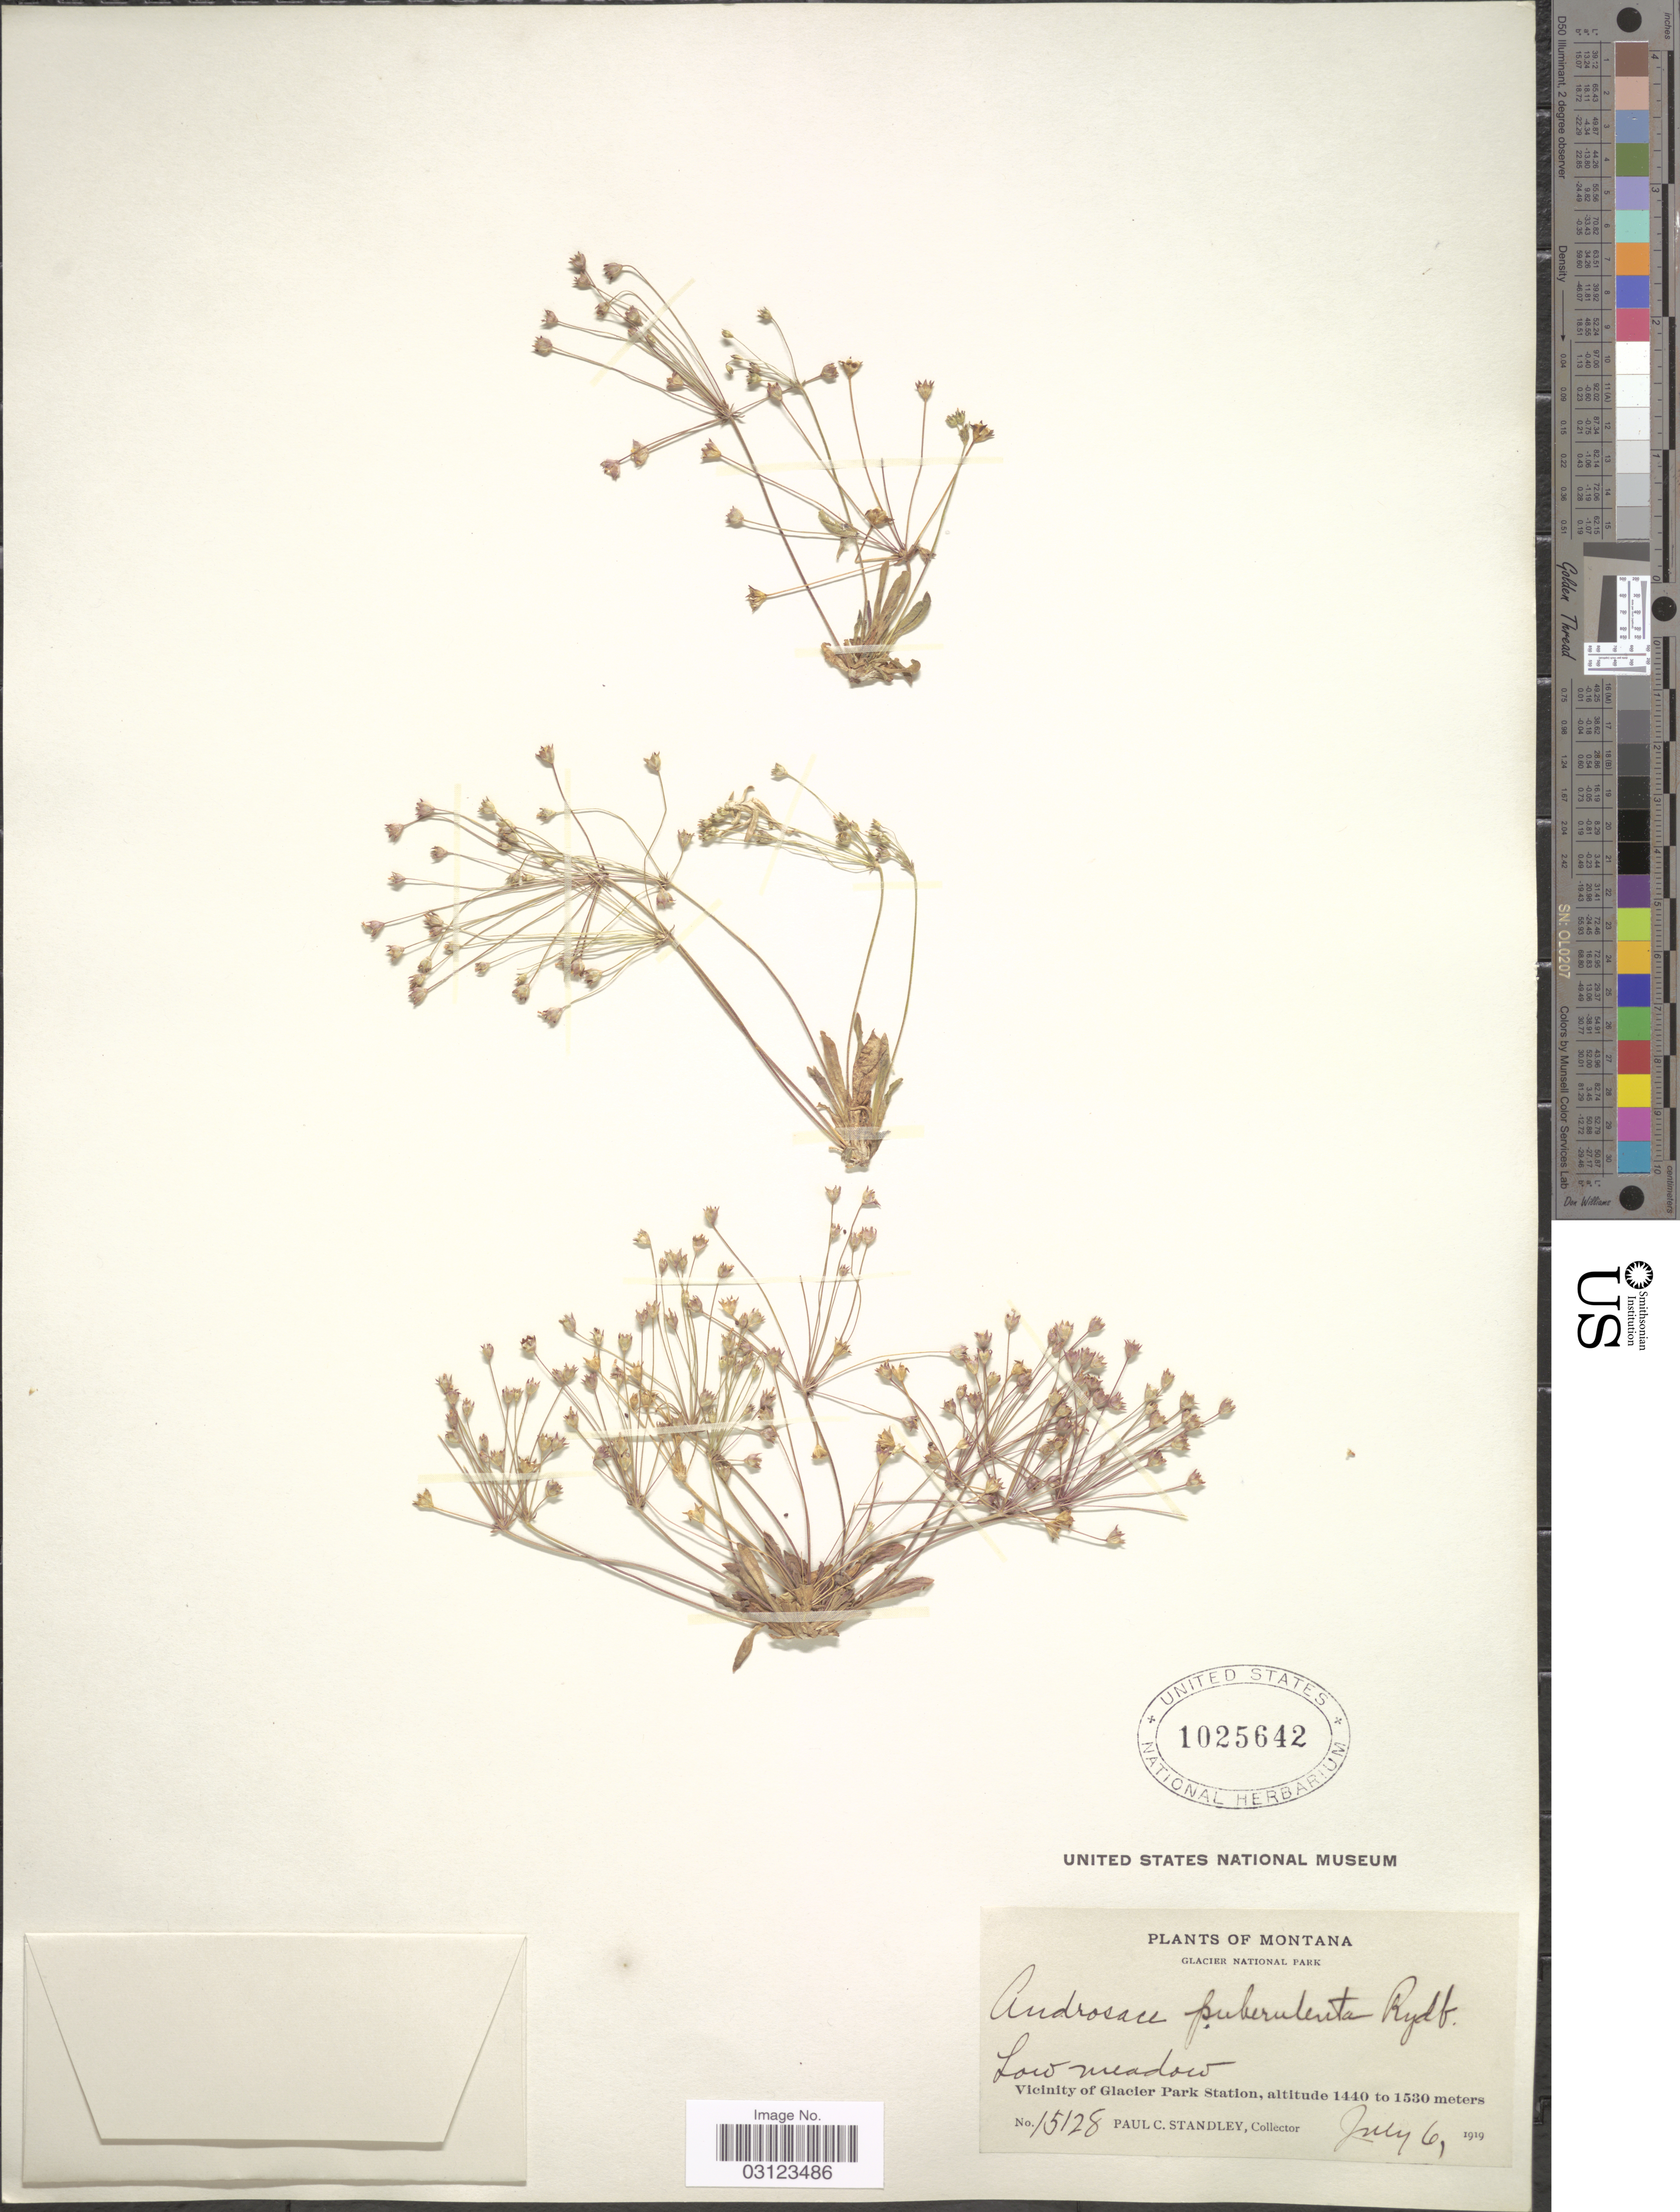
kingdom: Plantae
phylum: Tracheophyta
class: Magnoliopsida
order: Ericales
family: Primulaceae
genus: Androsace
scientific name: Androsace septentrionalis var. puberulenta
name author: (Rydb.) R. Knuth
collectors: P. C. Standley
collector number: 15128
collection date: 1919-07-06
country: United States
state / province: Montana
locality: Glacier National Park. Vicinity of Glacier Park Station.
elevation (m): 1440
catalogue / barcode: US 1025642